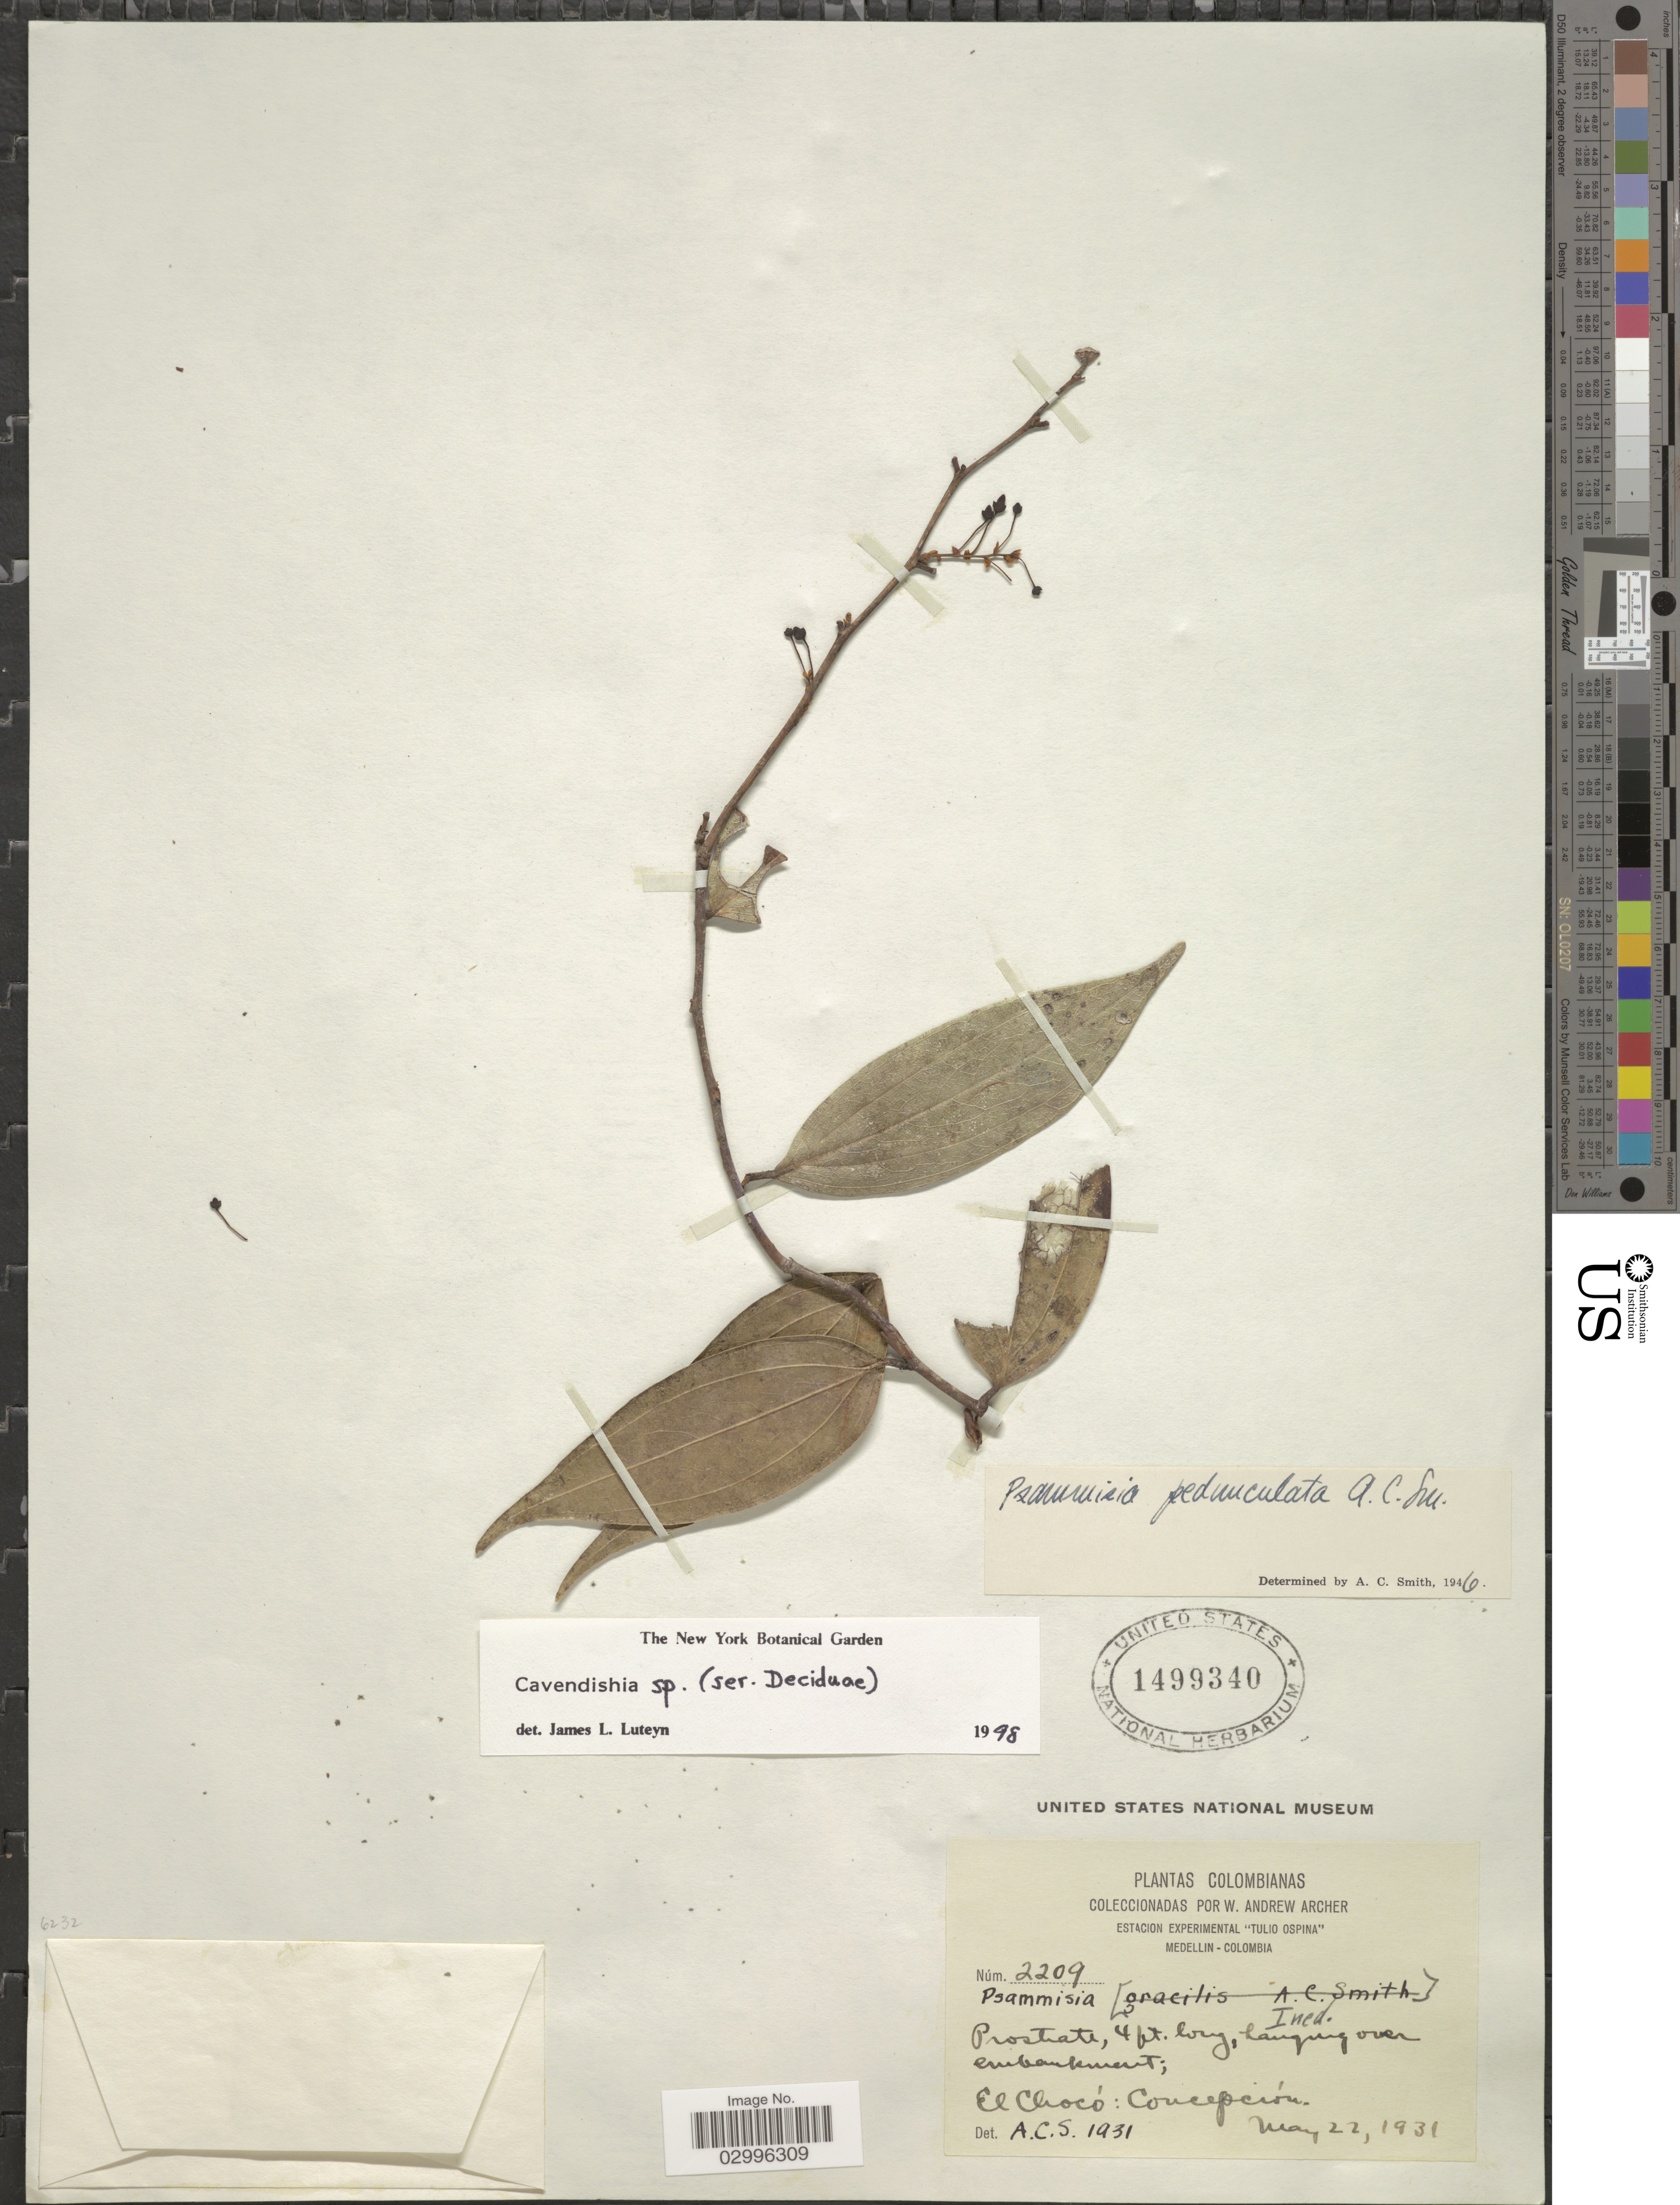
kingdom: Plantae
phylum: Tracheophyta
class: Magnoliopsida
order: Ericales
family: Ericaceae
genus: Cavendishia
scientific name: Cavendishia sp.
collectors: W. A. Archer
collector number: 2209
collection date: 1931-05-22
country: Colombia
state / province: Chocó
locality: El Chocó: Concepción.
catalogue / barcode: US 1499340